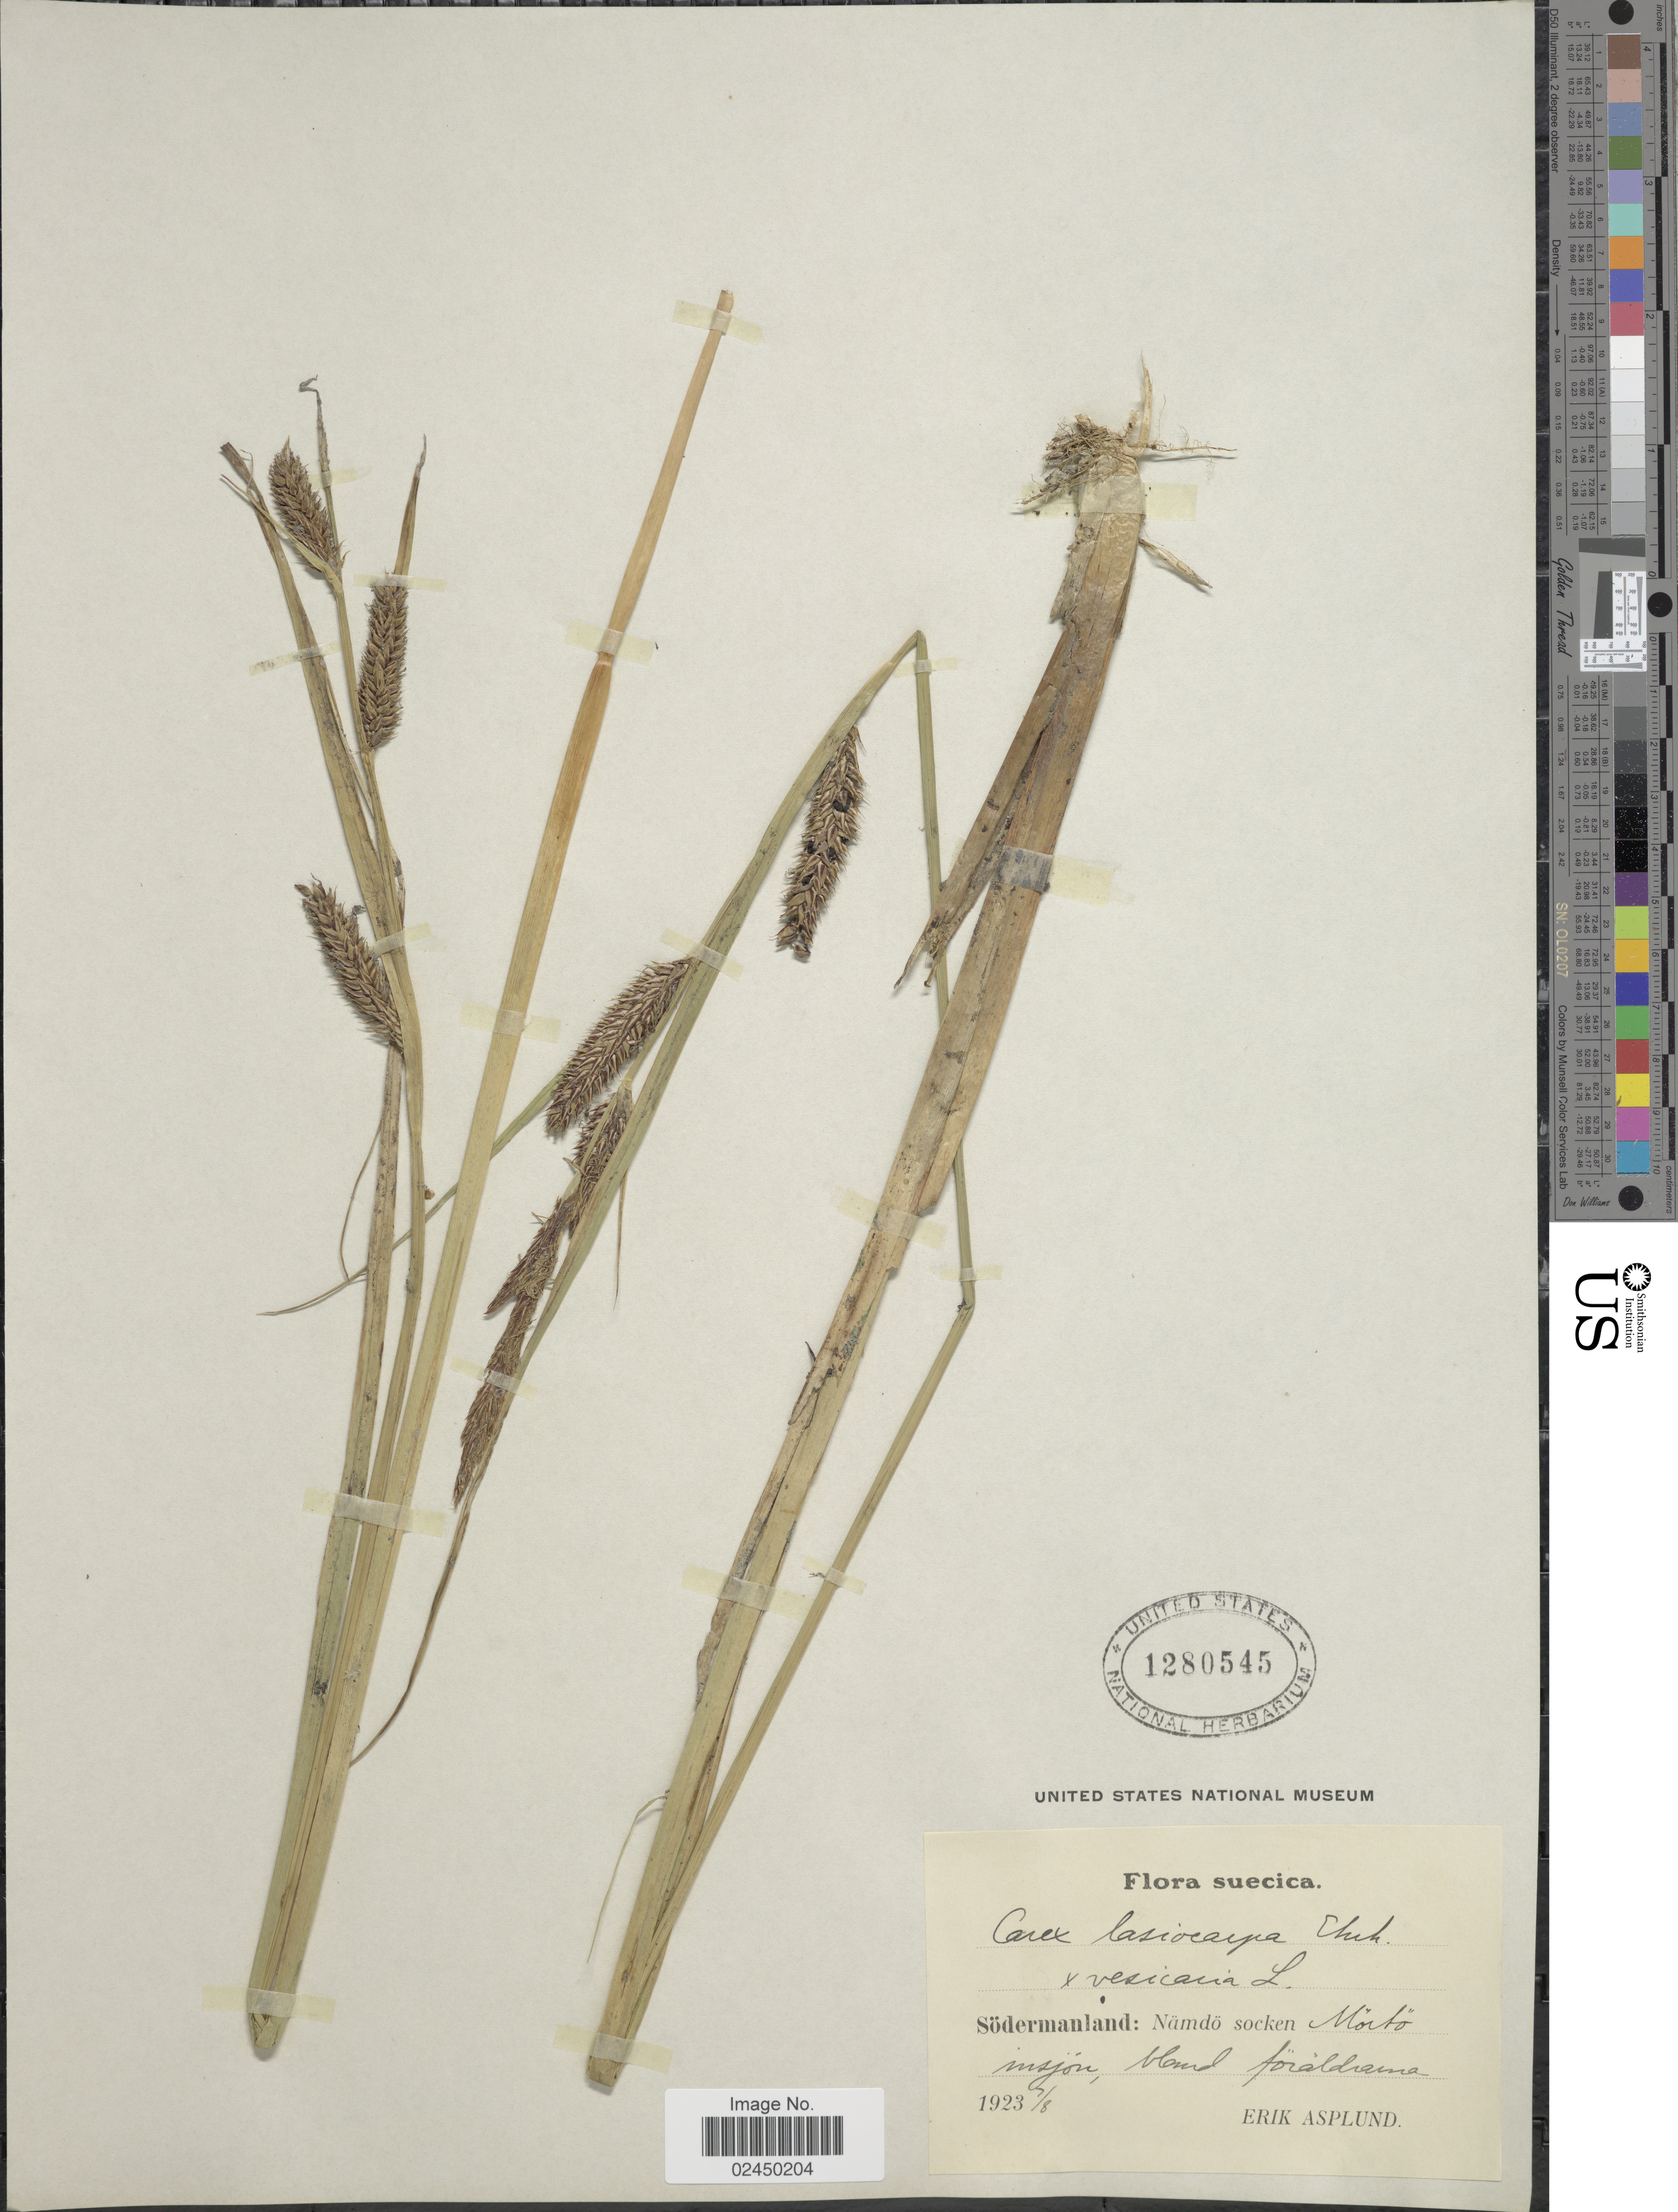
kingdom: Plantae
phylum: Tracheophyta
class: Liliopsida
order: Poales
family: Cyperaceae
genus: Carex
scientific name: Carex lasiocarpa var. lasiocarpa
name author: Ehrh.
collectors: E. Asplund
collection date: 1923-08-07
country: Sweden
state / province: Sodermanland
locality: Suecica, Södermanland: Nämdö socken Mörtö insjón [illegible text]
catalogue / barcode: US 1280545